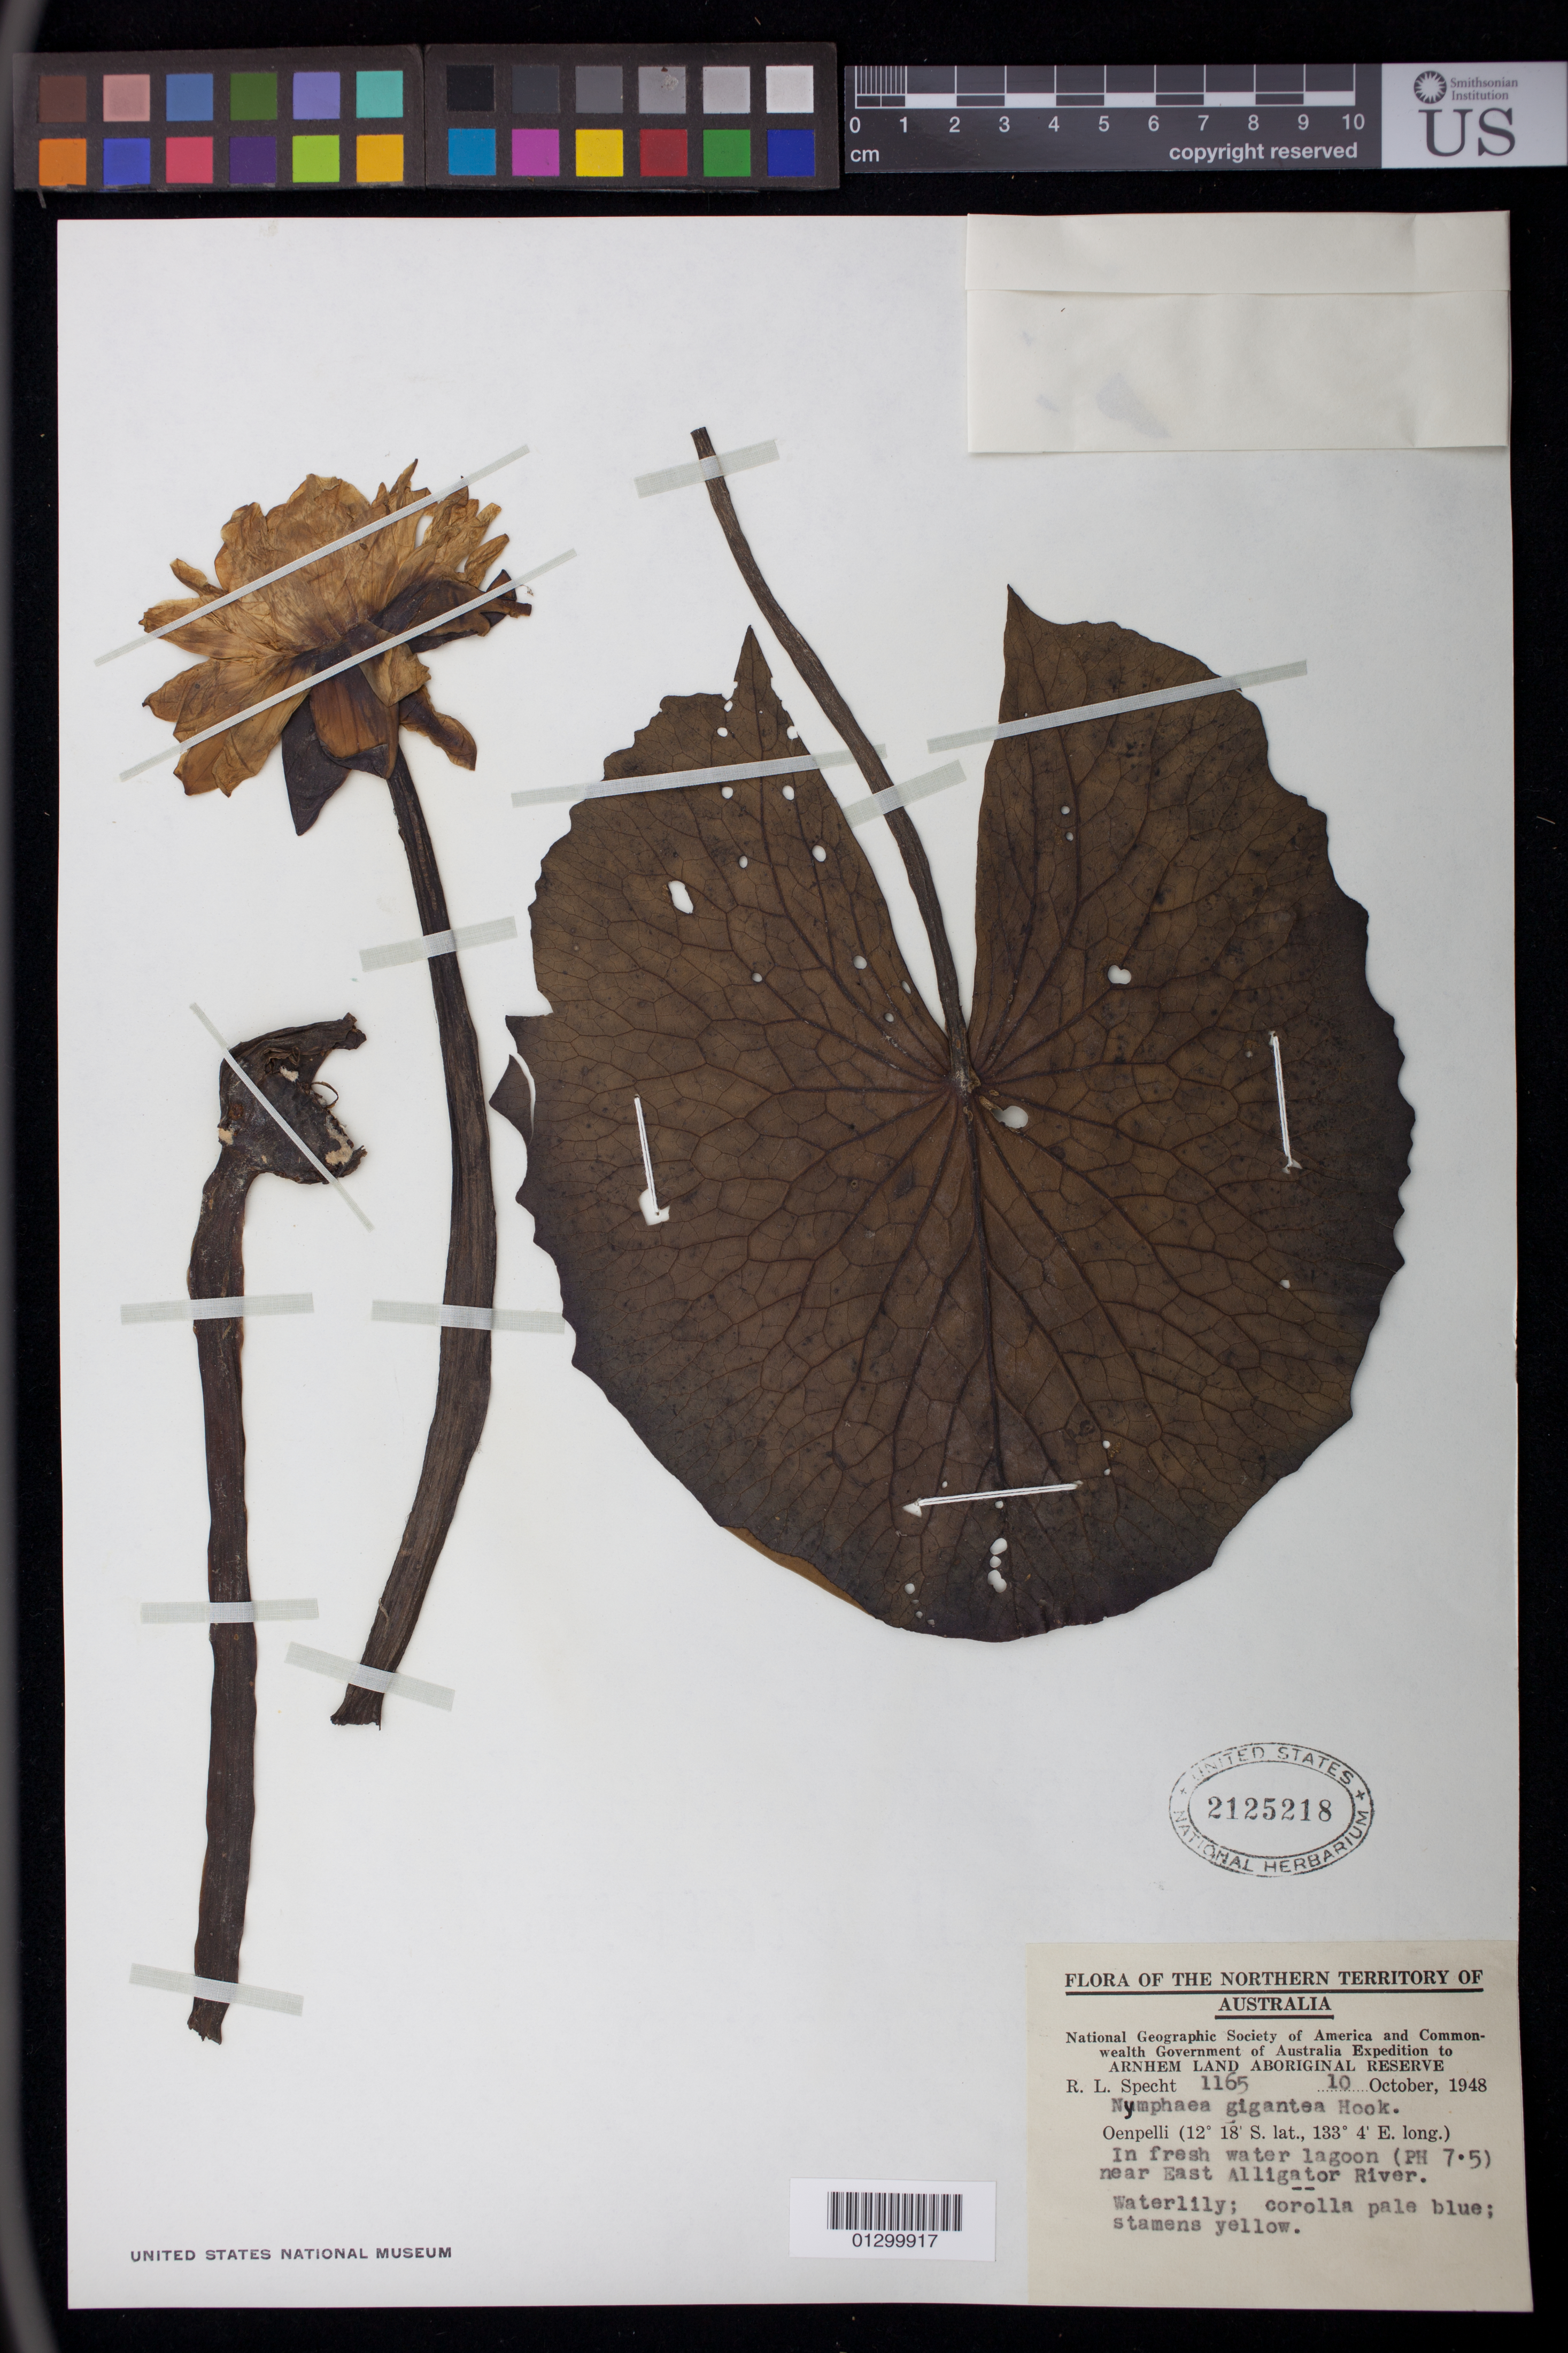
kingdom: Plantae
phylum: Tracheophyta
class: Magnoliopsida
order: Nymphaeales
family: Nymphaeaceae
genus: Nymphaea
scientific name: Nymphaea gigantea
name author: Hook.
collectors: R. L. Specht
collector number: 1165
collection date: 1948-10-10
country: Australia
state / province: Northern Territory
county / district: West Arnhem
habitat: In fresh water lagoon (pH 7.5) near East Alligator River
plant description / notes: Waterlily; corolla pale blue; stamens yellow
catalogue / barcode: US 2125218